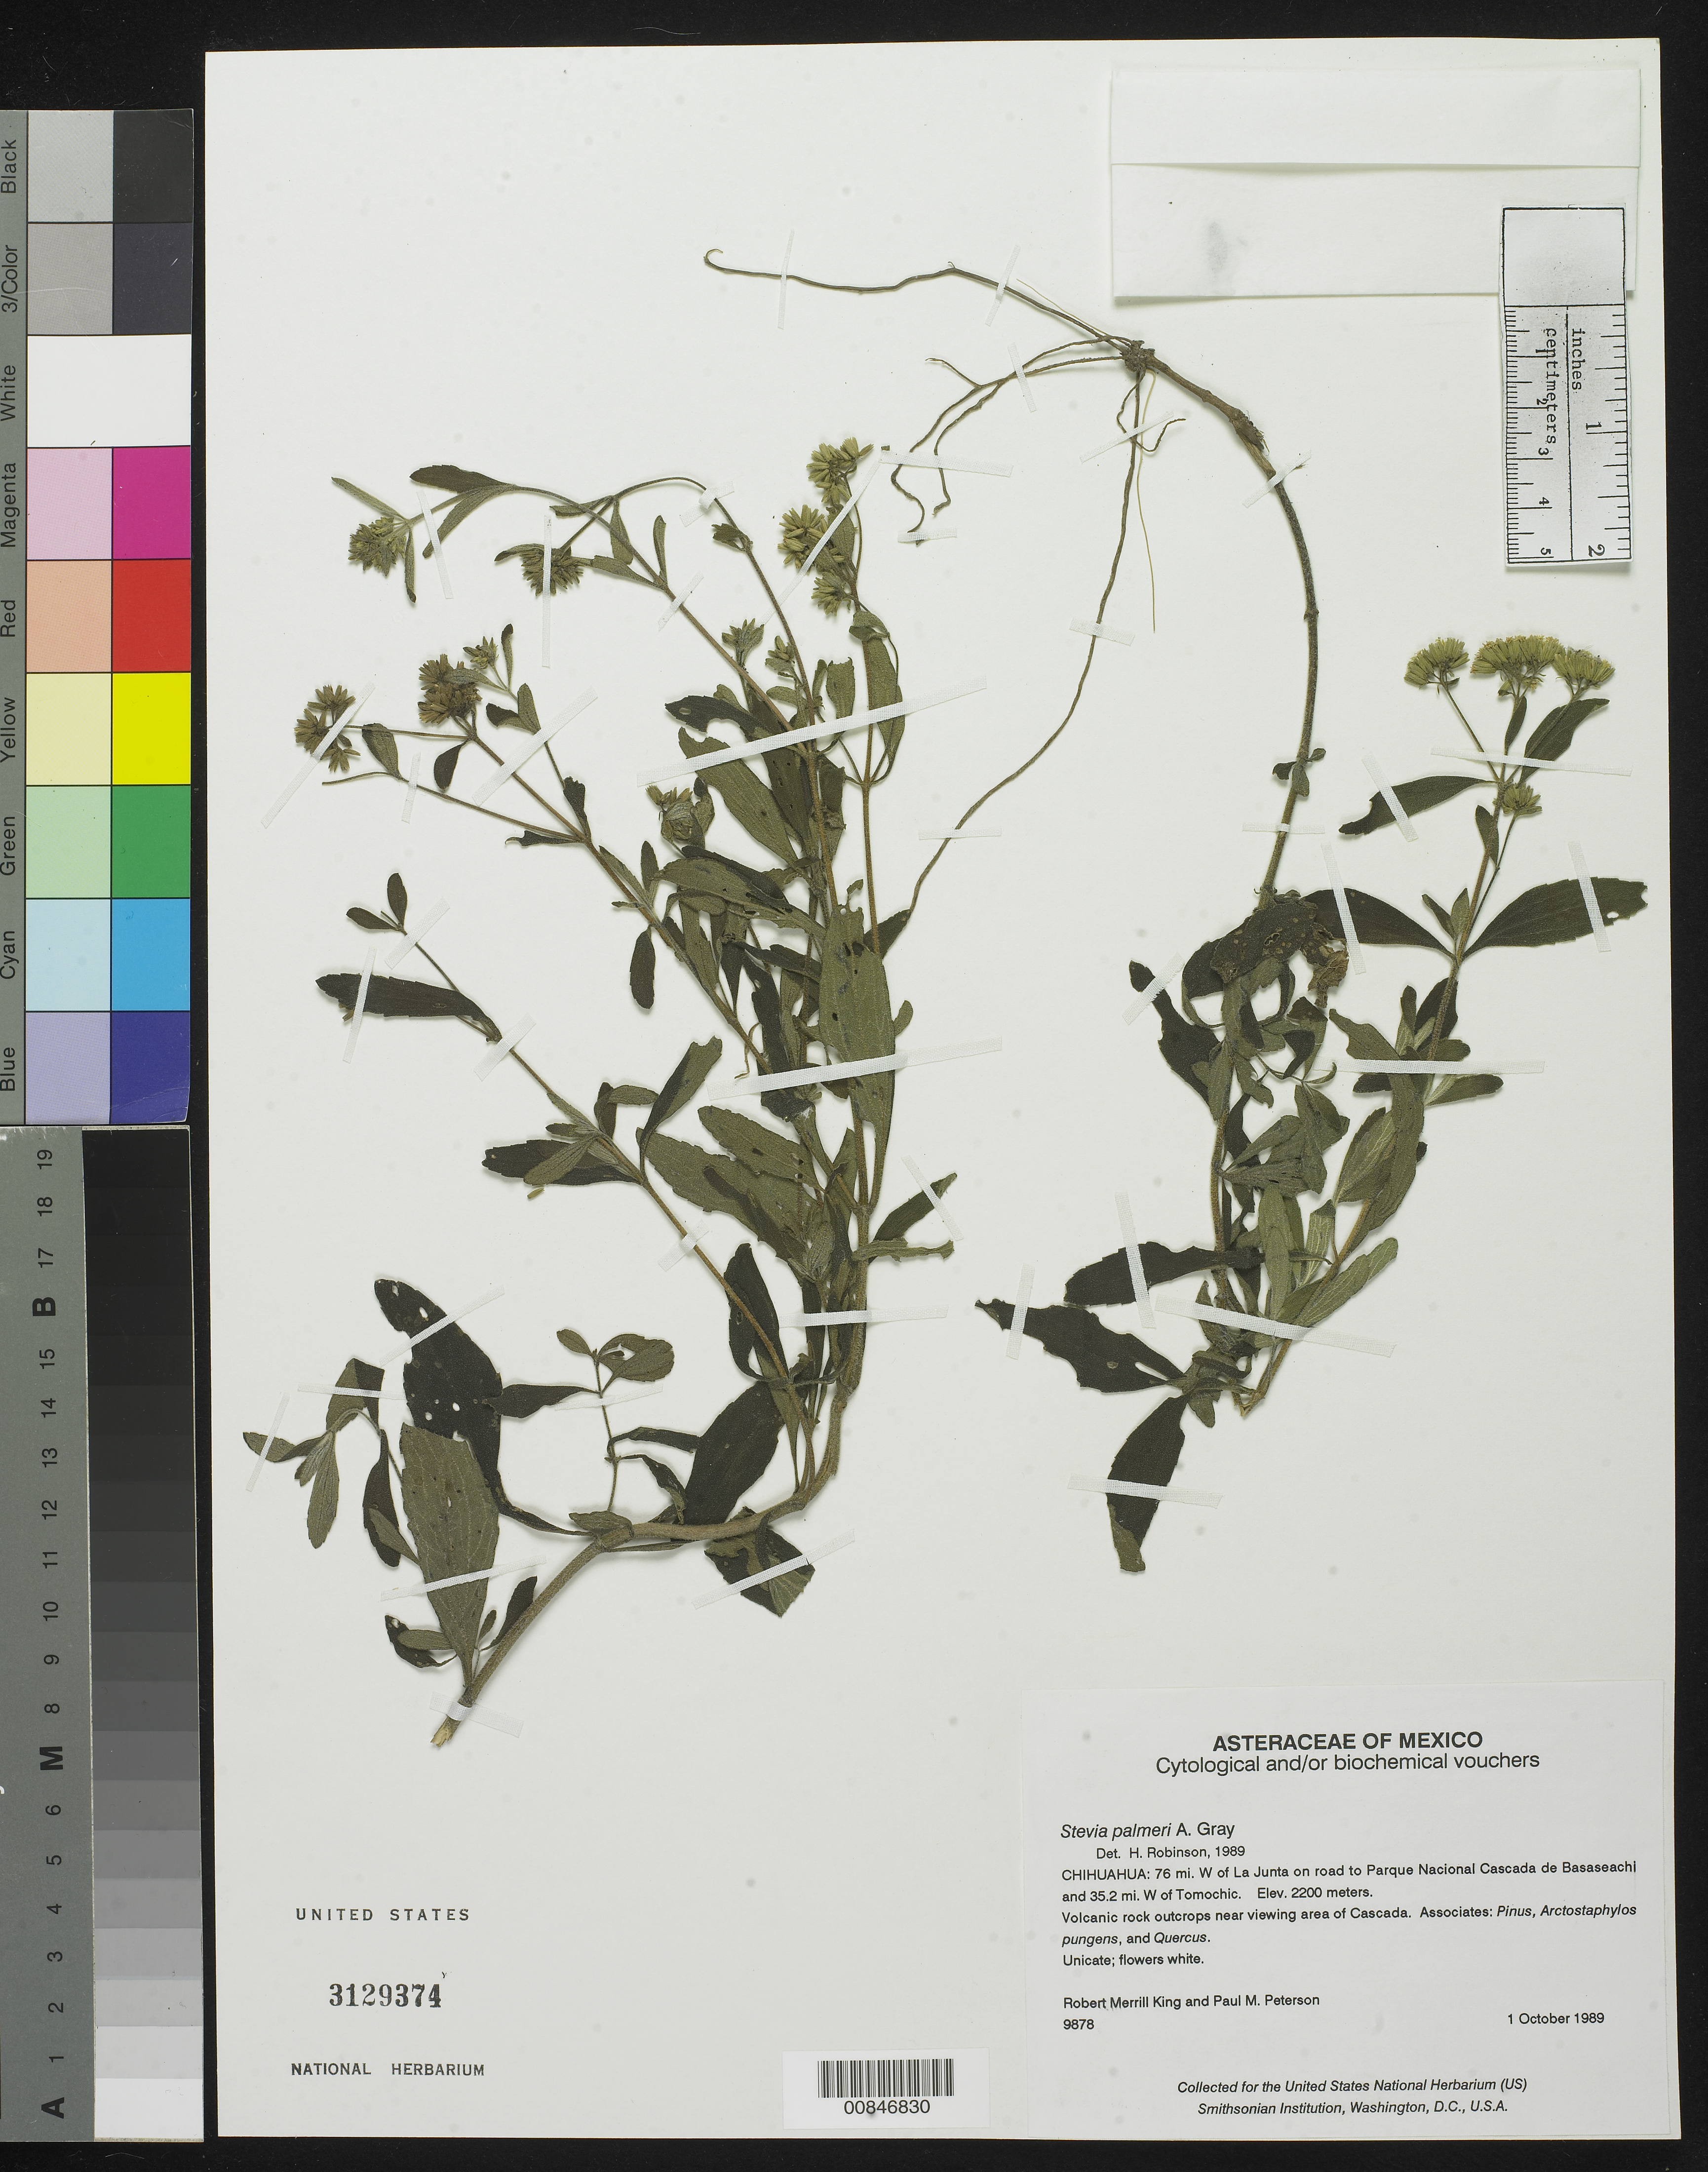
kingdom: Plantae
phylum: Tracheophyta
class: Magnoliopsida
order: Asterales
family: Asteraceae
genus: Stevia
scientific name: Stevia palmeri var. palmeri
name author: A. Gray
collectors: R. M. King & P. M. Peterson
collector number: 9878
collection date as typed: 01 Oct 1989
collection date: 1989-10-01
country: Mexico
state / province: Chihuahua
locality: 76 mi. W of La Junta on road to Parque Nacional Cascada de Basaseachic and 35.2 mi. W of Tomochic.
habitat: Volcanic rock outcrops near viewing area of Cascada. Associates: Pinus, Arctostaphylos pungens, and Quercus.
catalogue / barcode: US 3129374